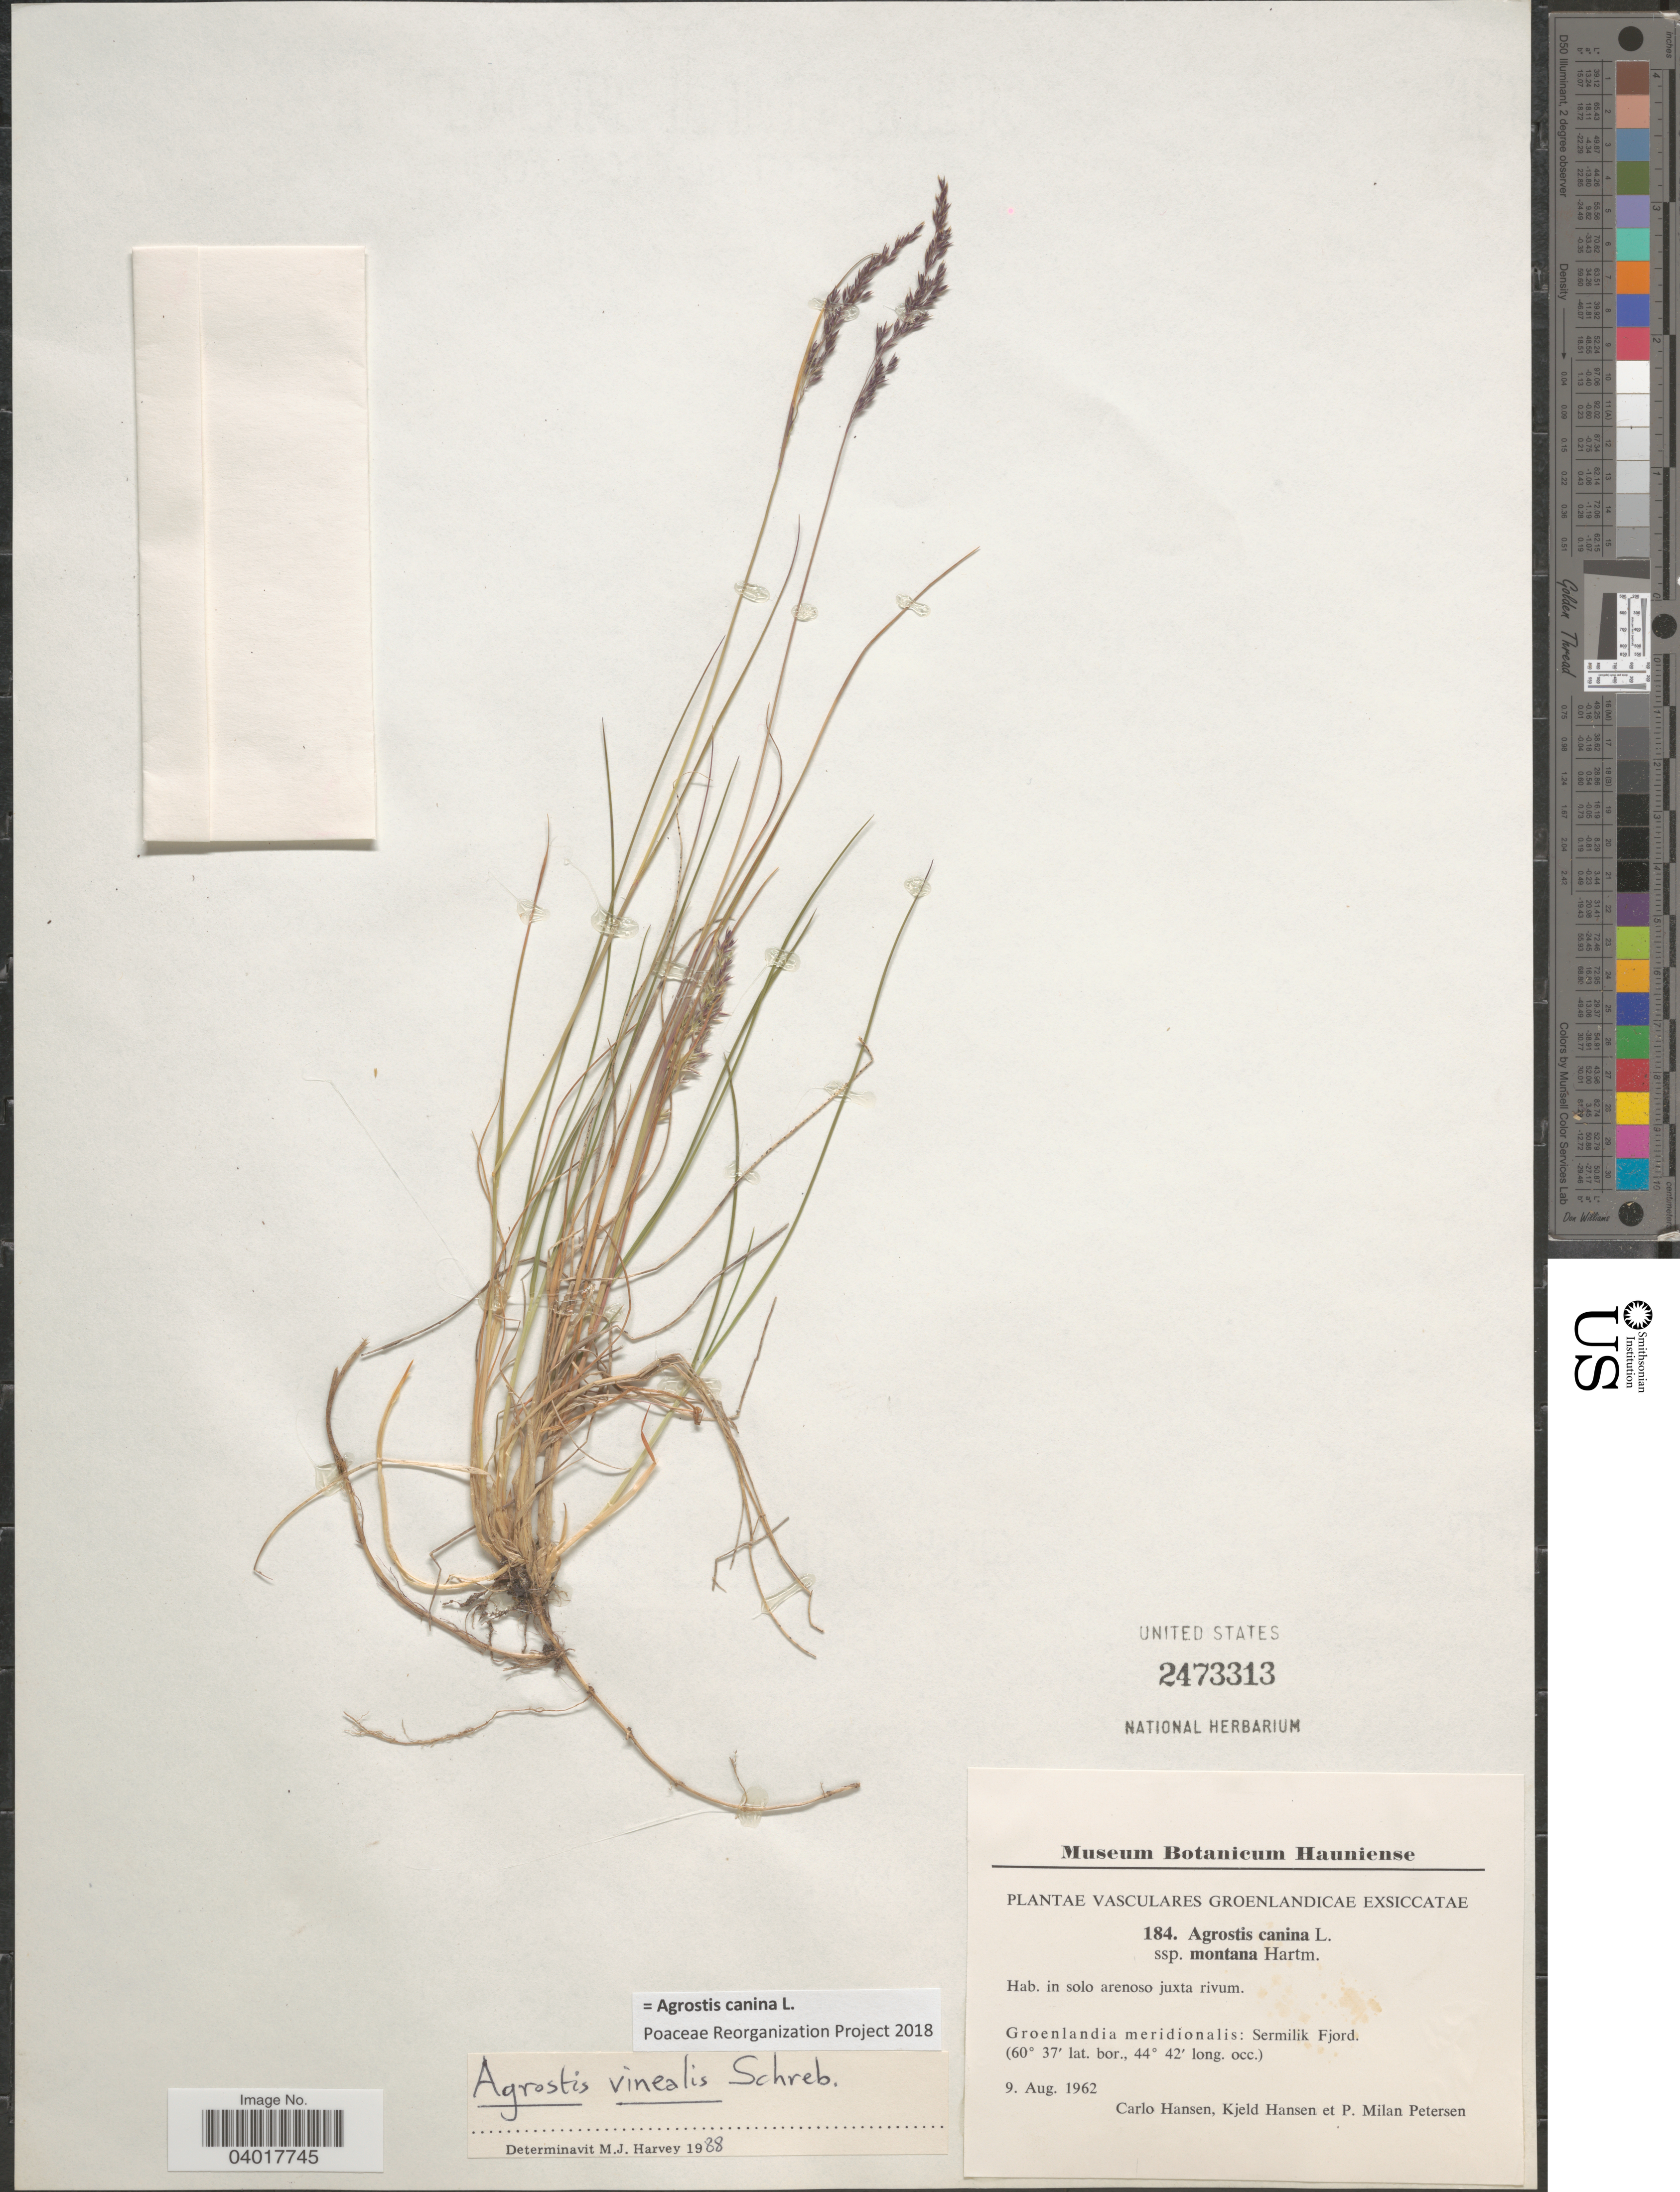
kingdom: Plantae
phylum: Tracheophyta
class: Liliopsida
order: Poales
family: Poaceae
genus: Agrostis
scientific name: Agrostis canina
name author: L.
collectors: C. Hansen, K. Hansen & P. Petersen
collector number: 184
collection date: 1962-08-09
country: Greenland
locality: Groenlandia meridionalis: Sermilik Fjord.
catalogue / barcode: US 2473313